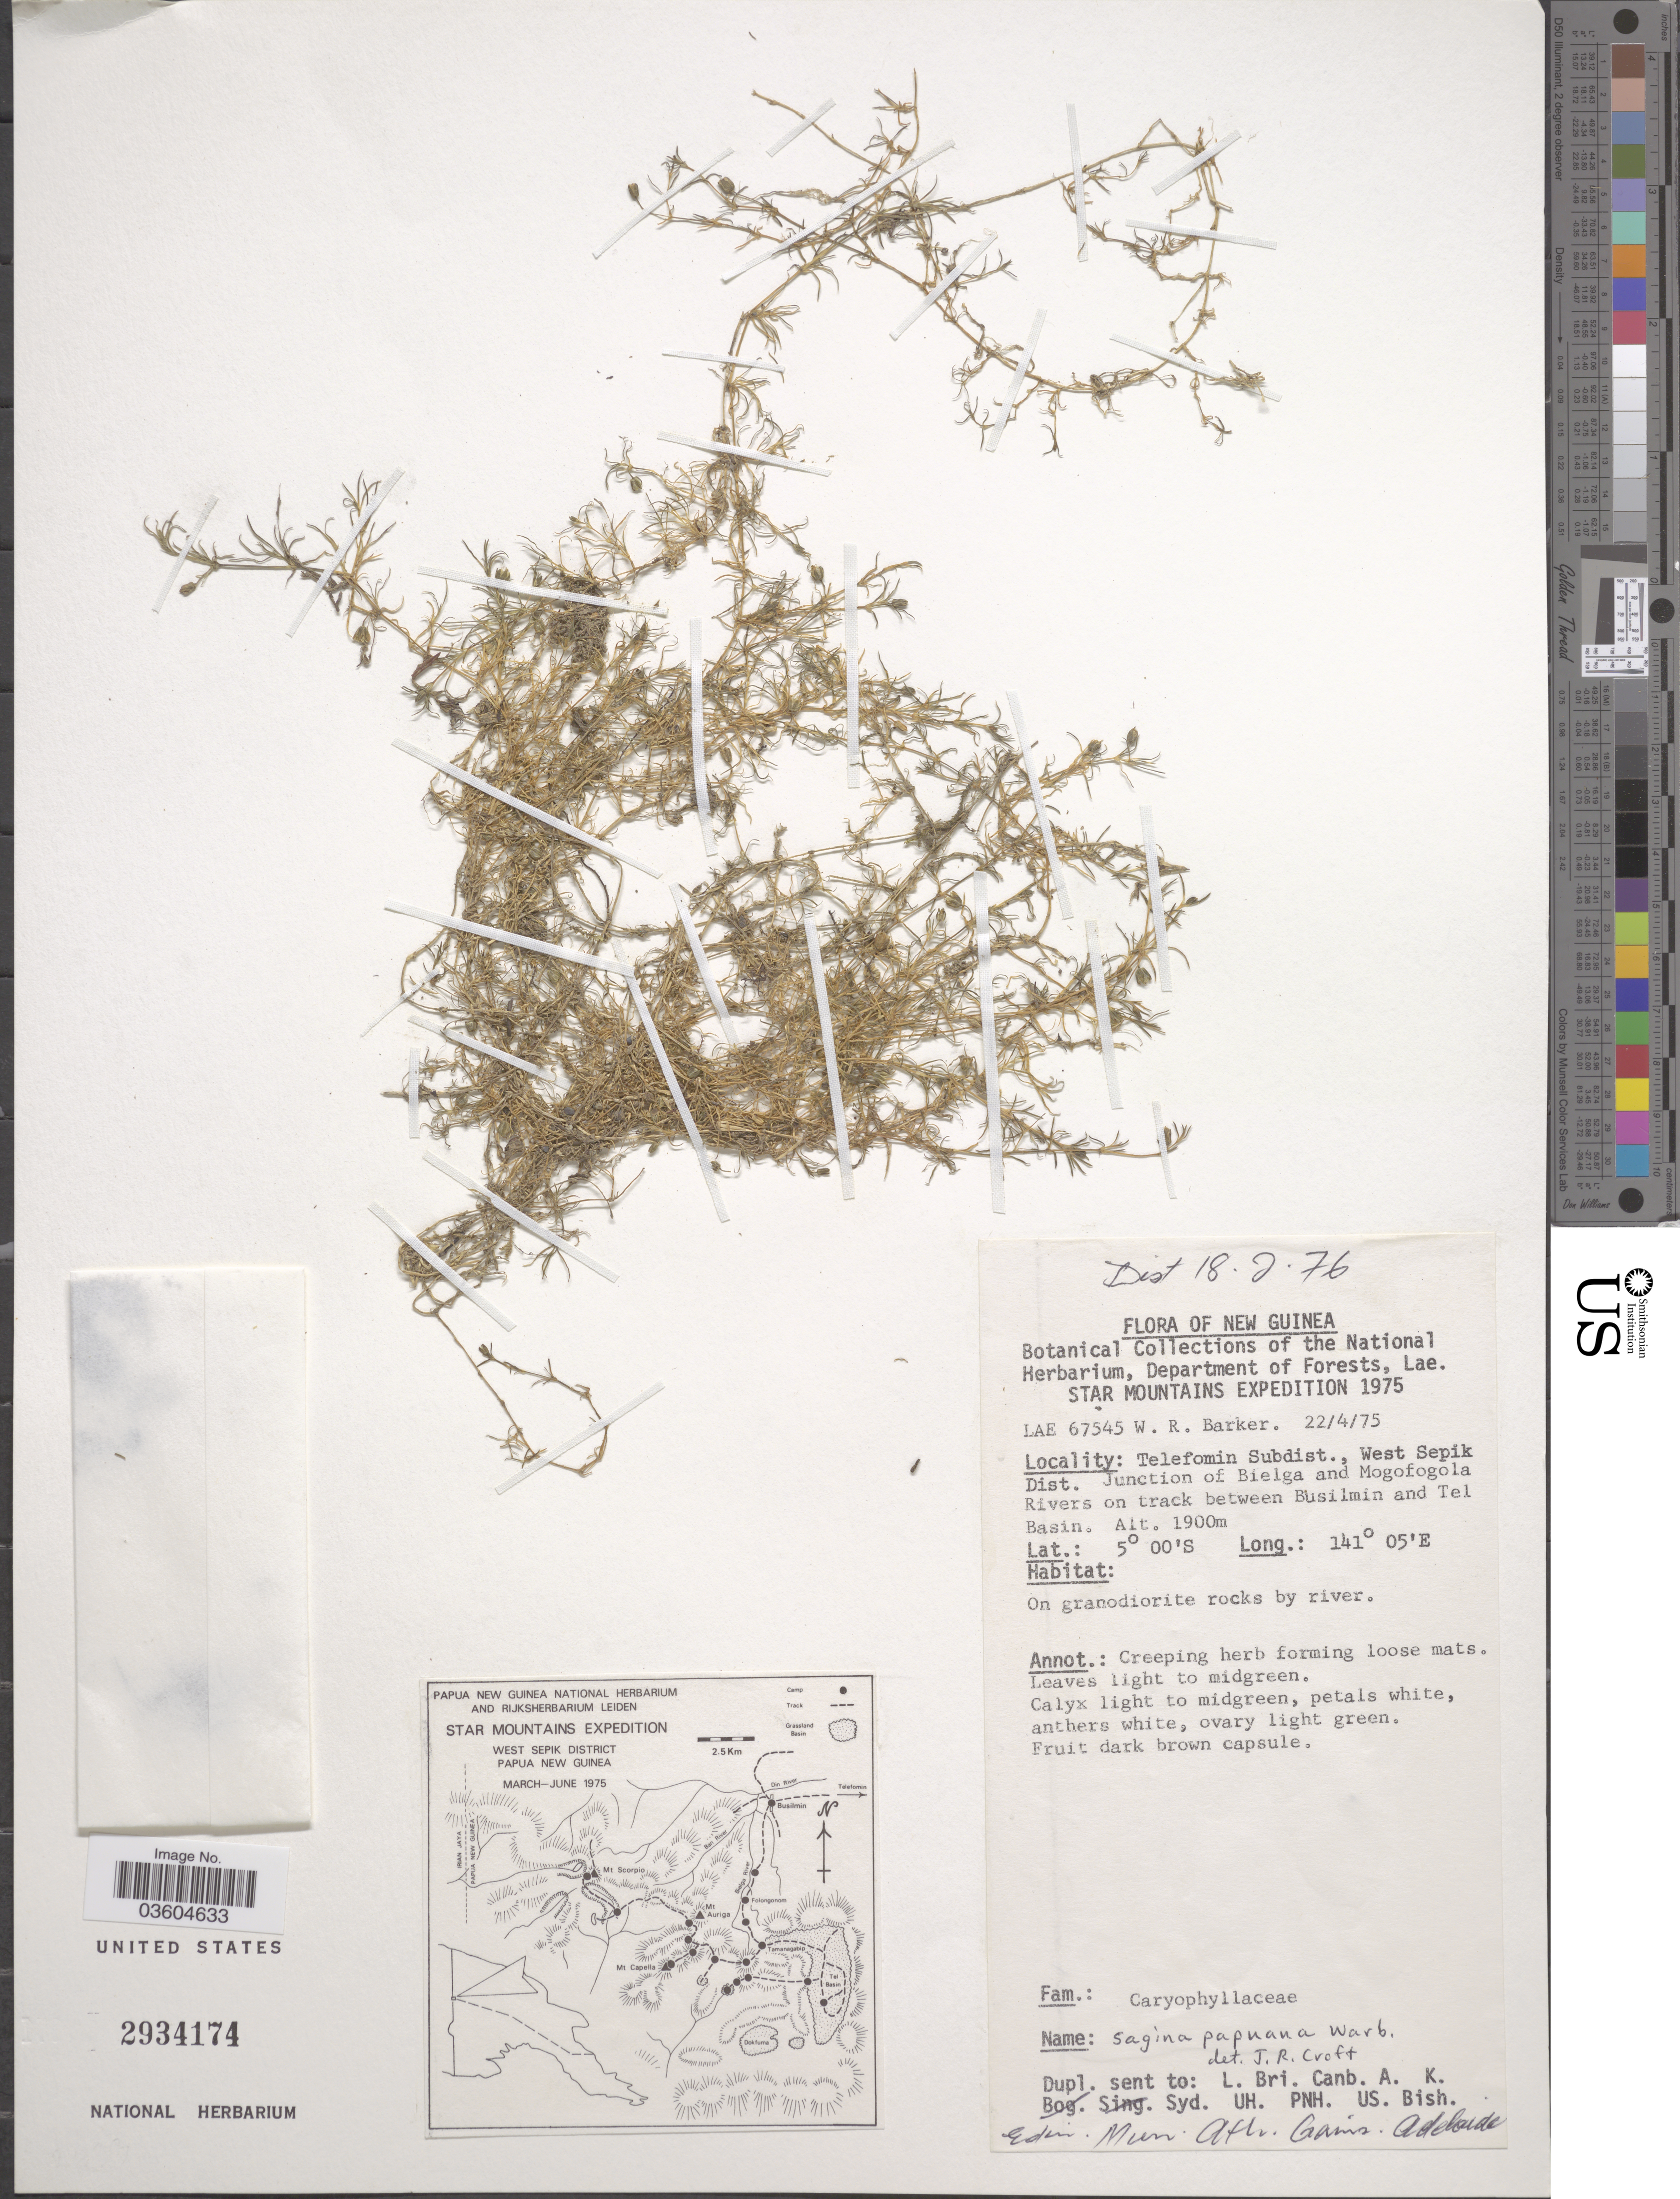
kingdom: Plantae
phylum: Tracheophyta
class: Magnoliopsida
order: Caryophyllales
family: Caryophyllaceae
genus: Sagina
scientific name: Sagina papuana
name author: Warb.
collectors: W. R. Barker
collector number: LAE67545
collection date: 1975-04-22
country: Papua New Guinea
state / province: Sandaun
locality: New Guinea. Star Mountains. Telefomin Subdist., West Sepik Dist. Junction of Bielga and Mogofogola Rivers on track between Busilmin and Tel Basin.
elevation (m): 1900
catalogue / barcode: US 2934174